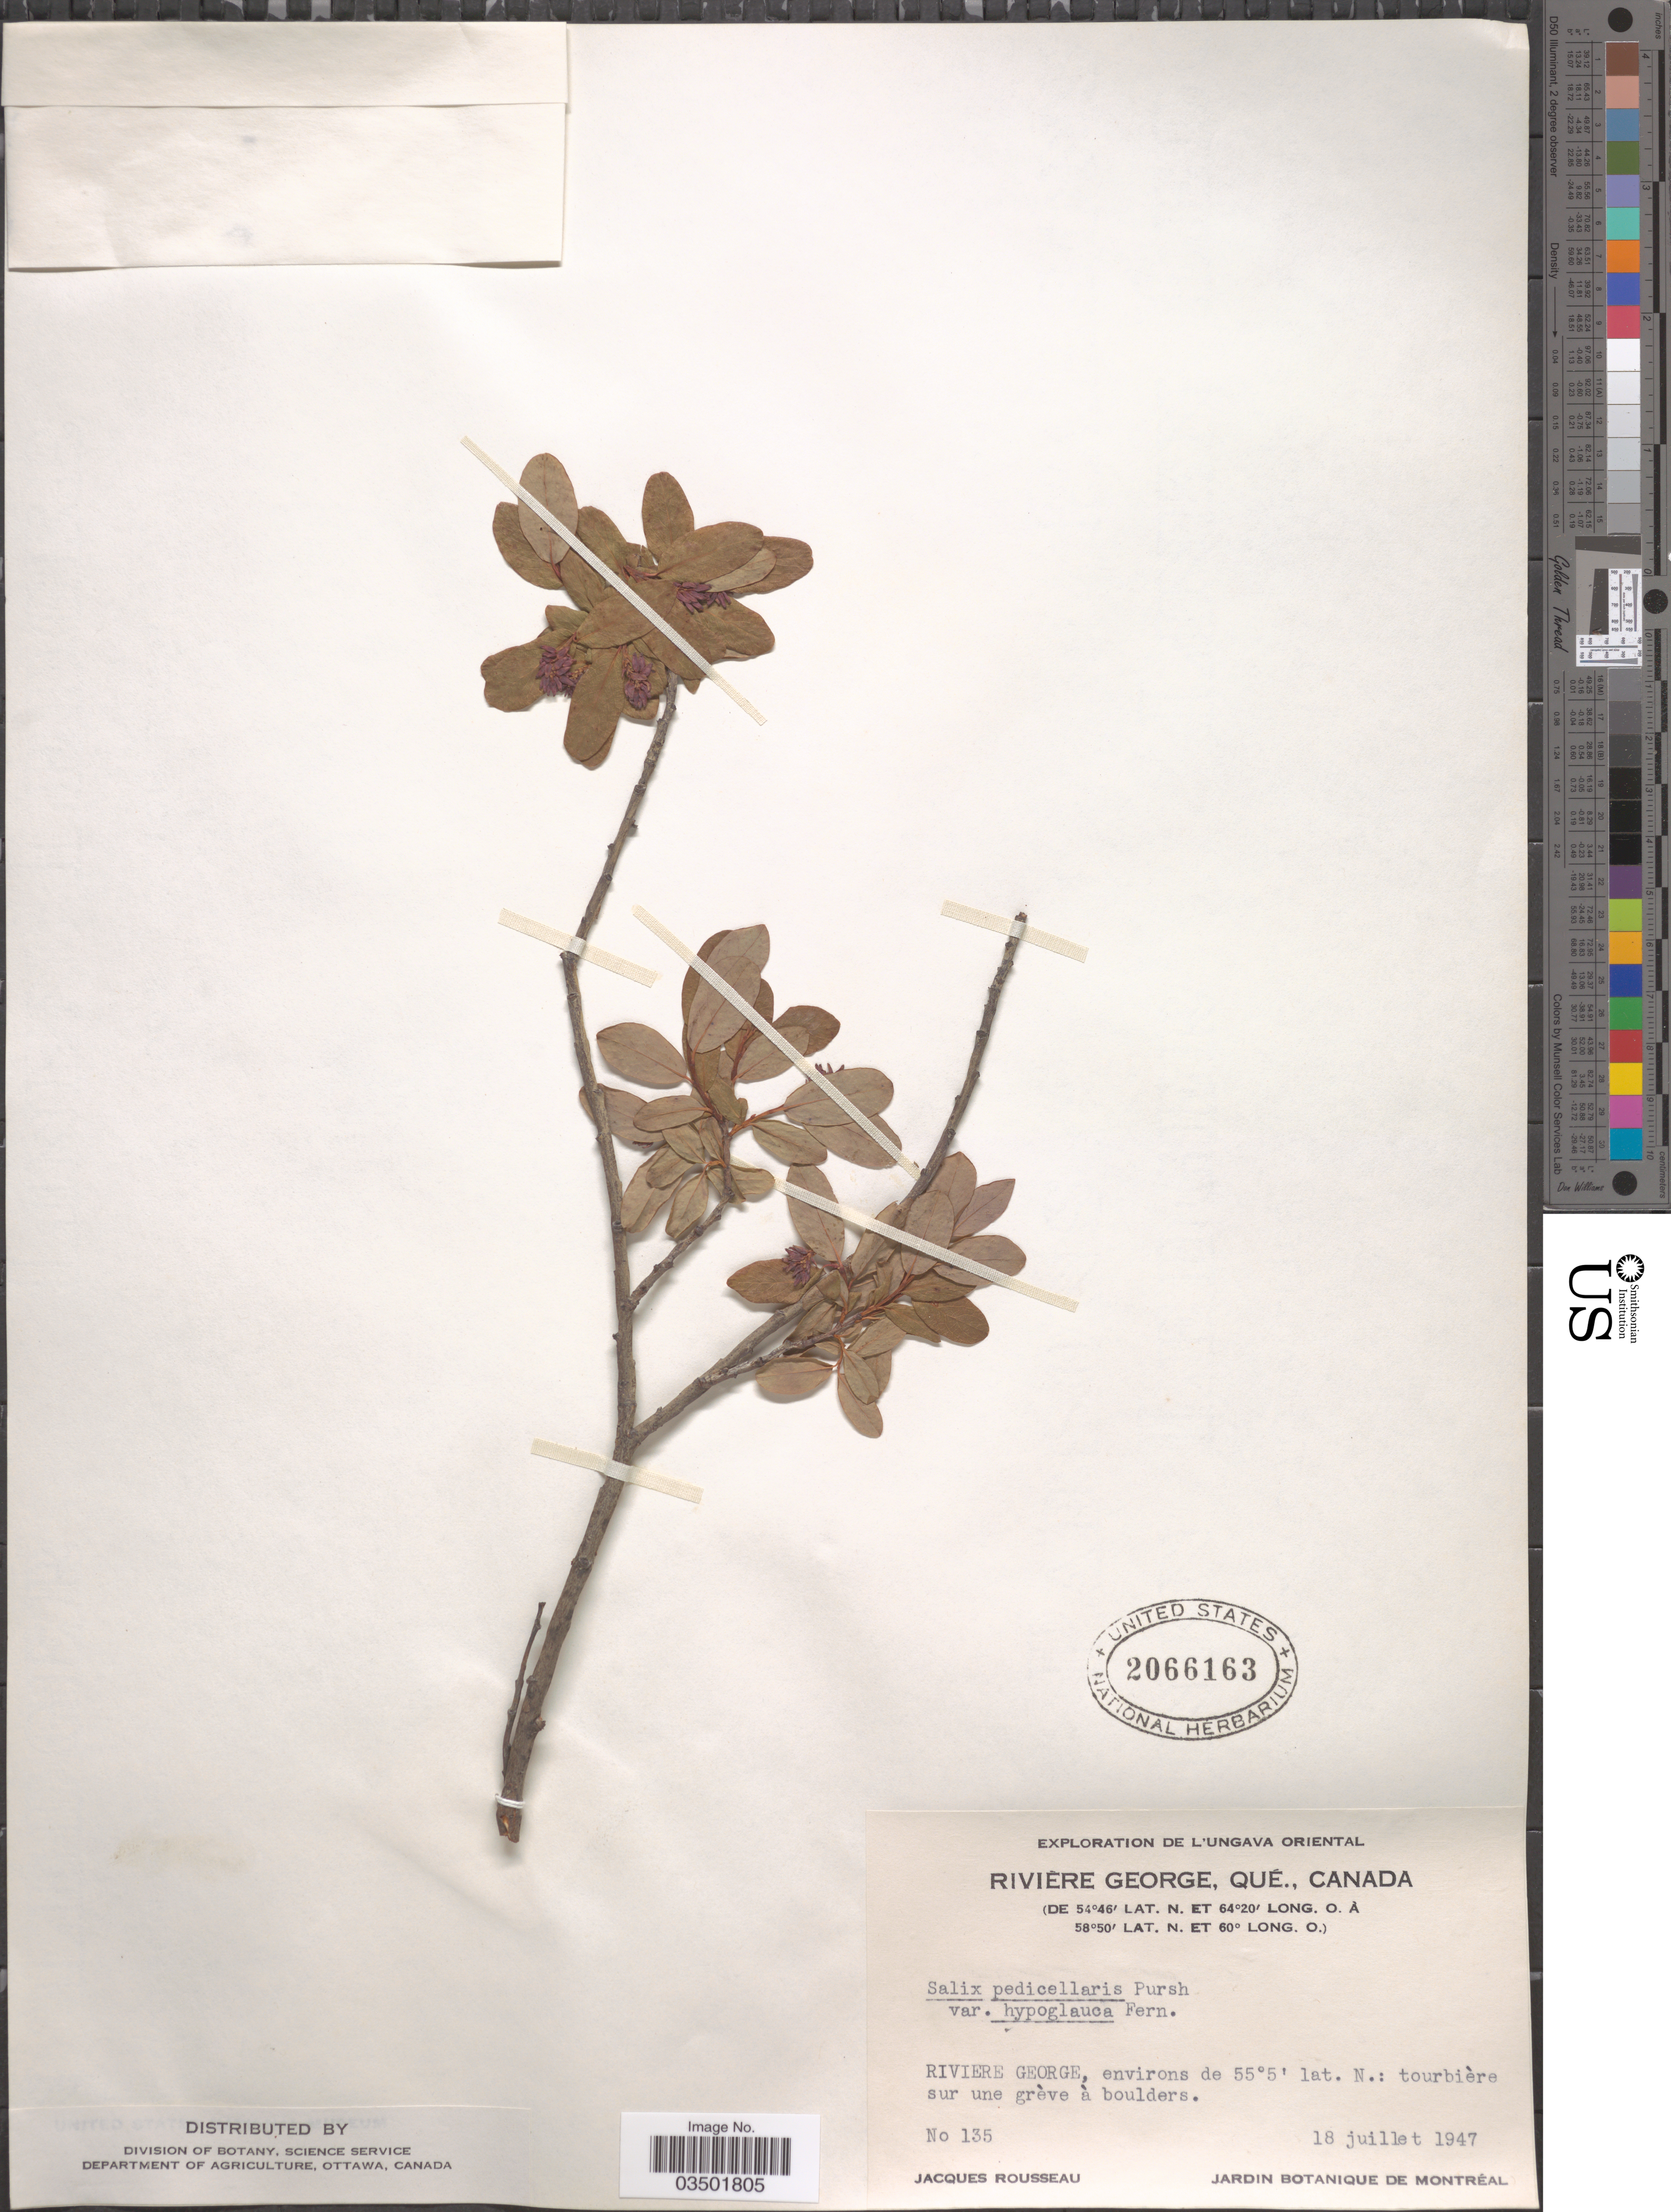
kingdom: Plantae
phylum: Tracheophyta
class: Magnoliopsida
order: Malpighiales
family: Salicaceae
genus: Salix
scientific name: Salix pedicellaris var. hypoglauca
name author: Fernald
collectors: J. Rosseau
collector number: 135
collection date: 1947-07-18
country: Canada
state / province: Quebec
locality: L'Ungava Oriental. Riviére George, environs: tourbière sur une grève à boulders.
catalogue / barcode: US 2066163